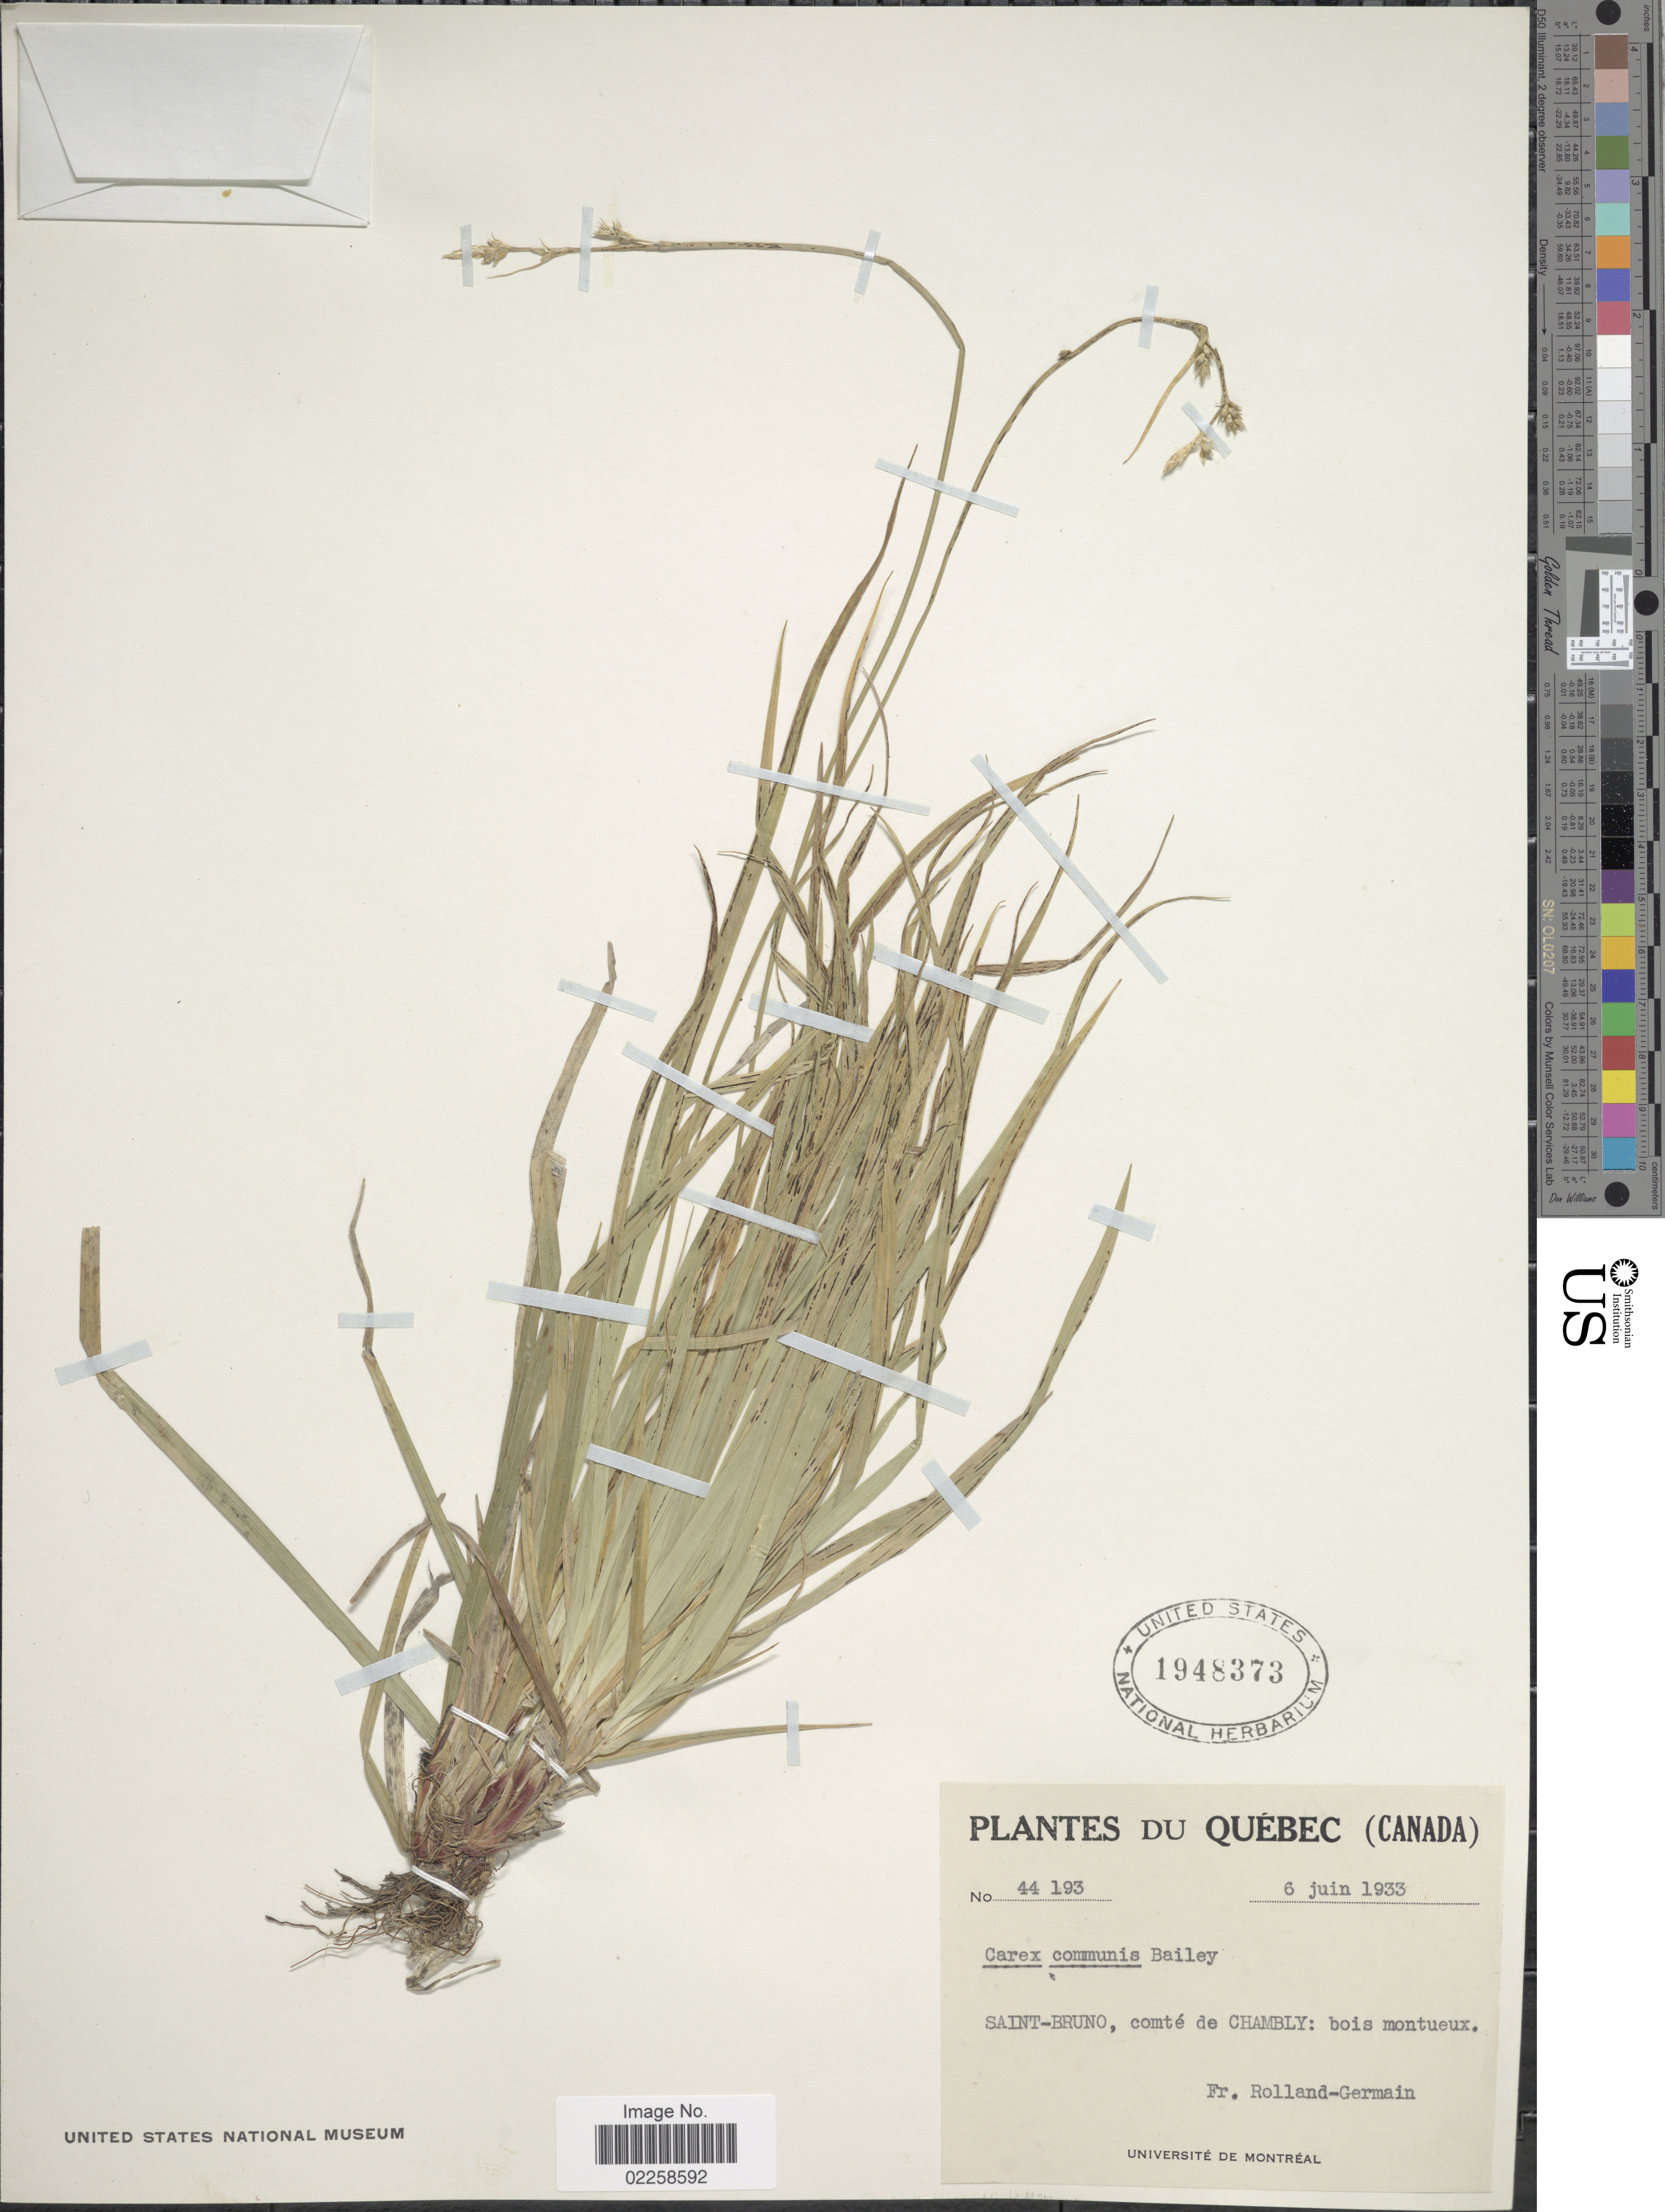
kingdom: Plantae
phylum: Tracheophyta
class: Liliopsida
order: Poales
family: Cyperaceae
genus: Carex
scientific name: Carex communis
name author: L.H. Bailey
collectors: Rolland-Germain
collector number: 44193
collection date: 1933-06-06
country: Canada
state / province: Quebec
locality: Saint-Bruno, comte de Chambly: bois montueux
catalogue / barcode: US 1948373